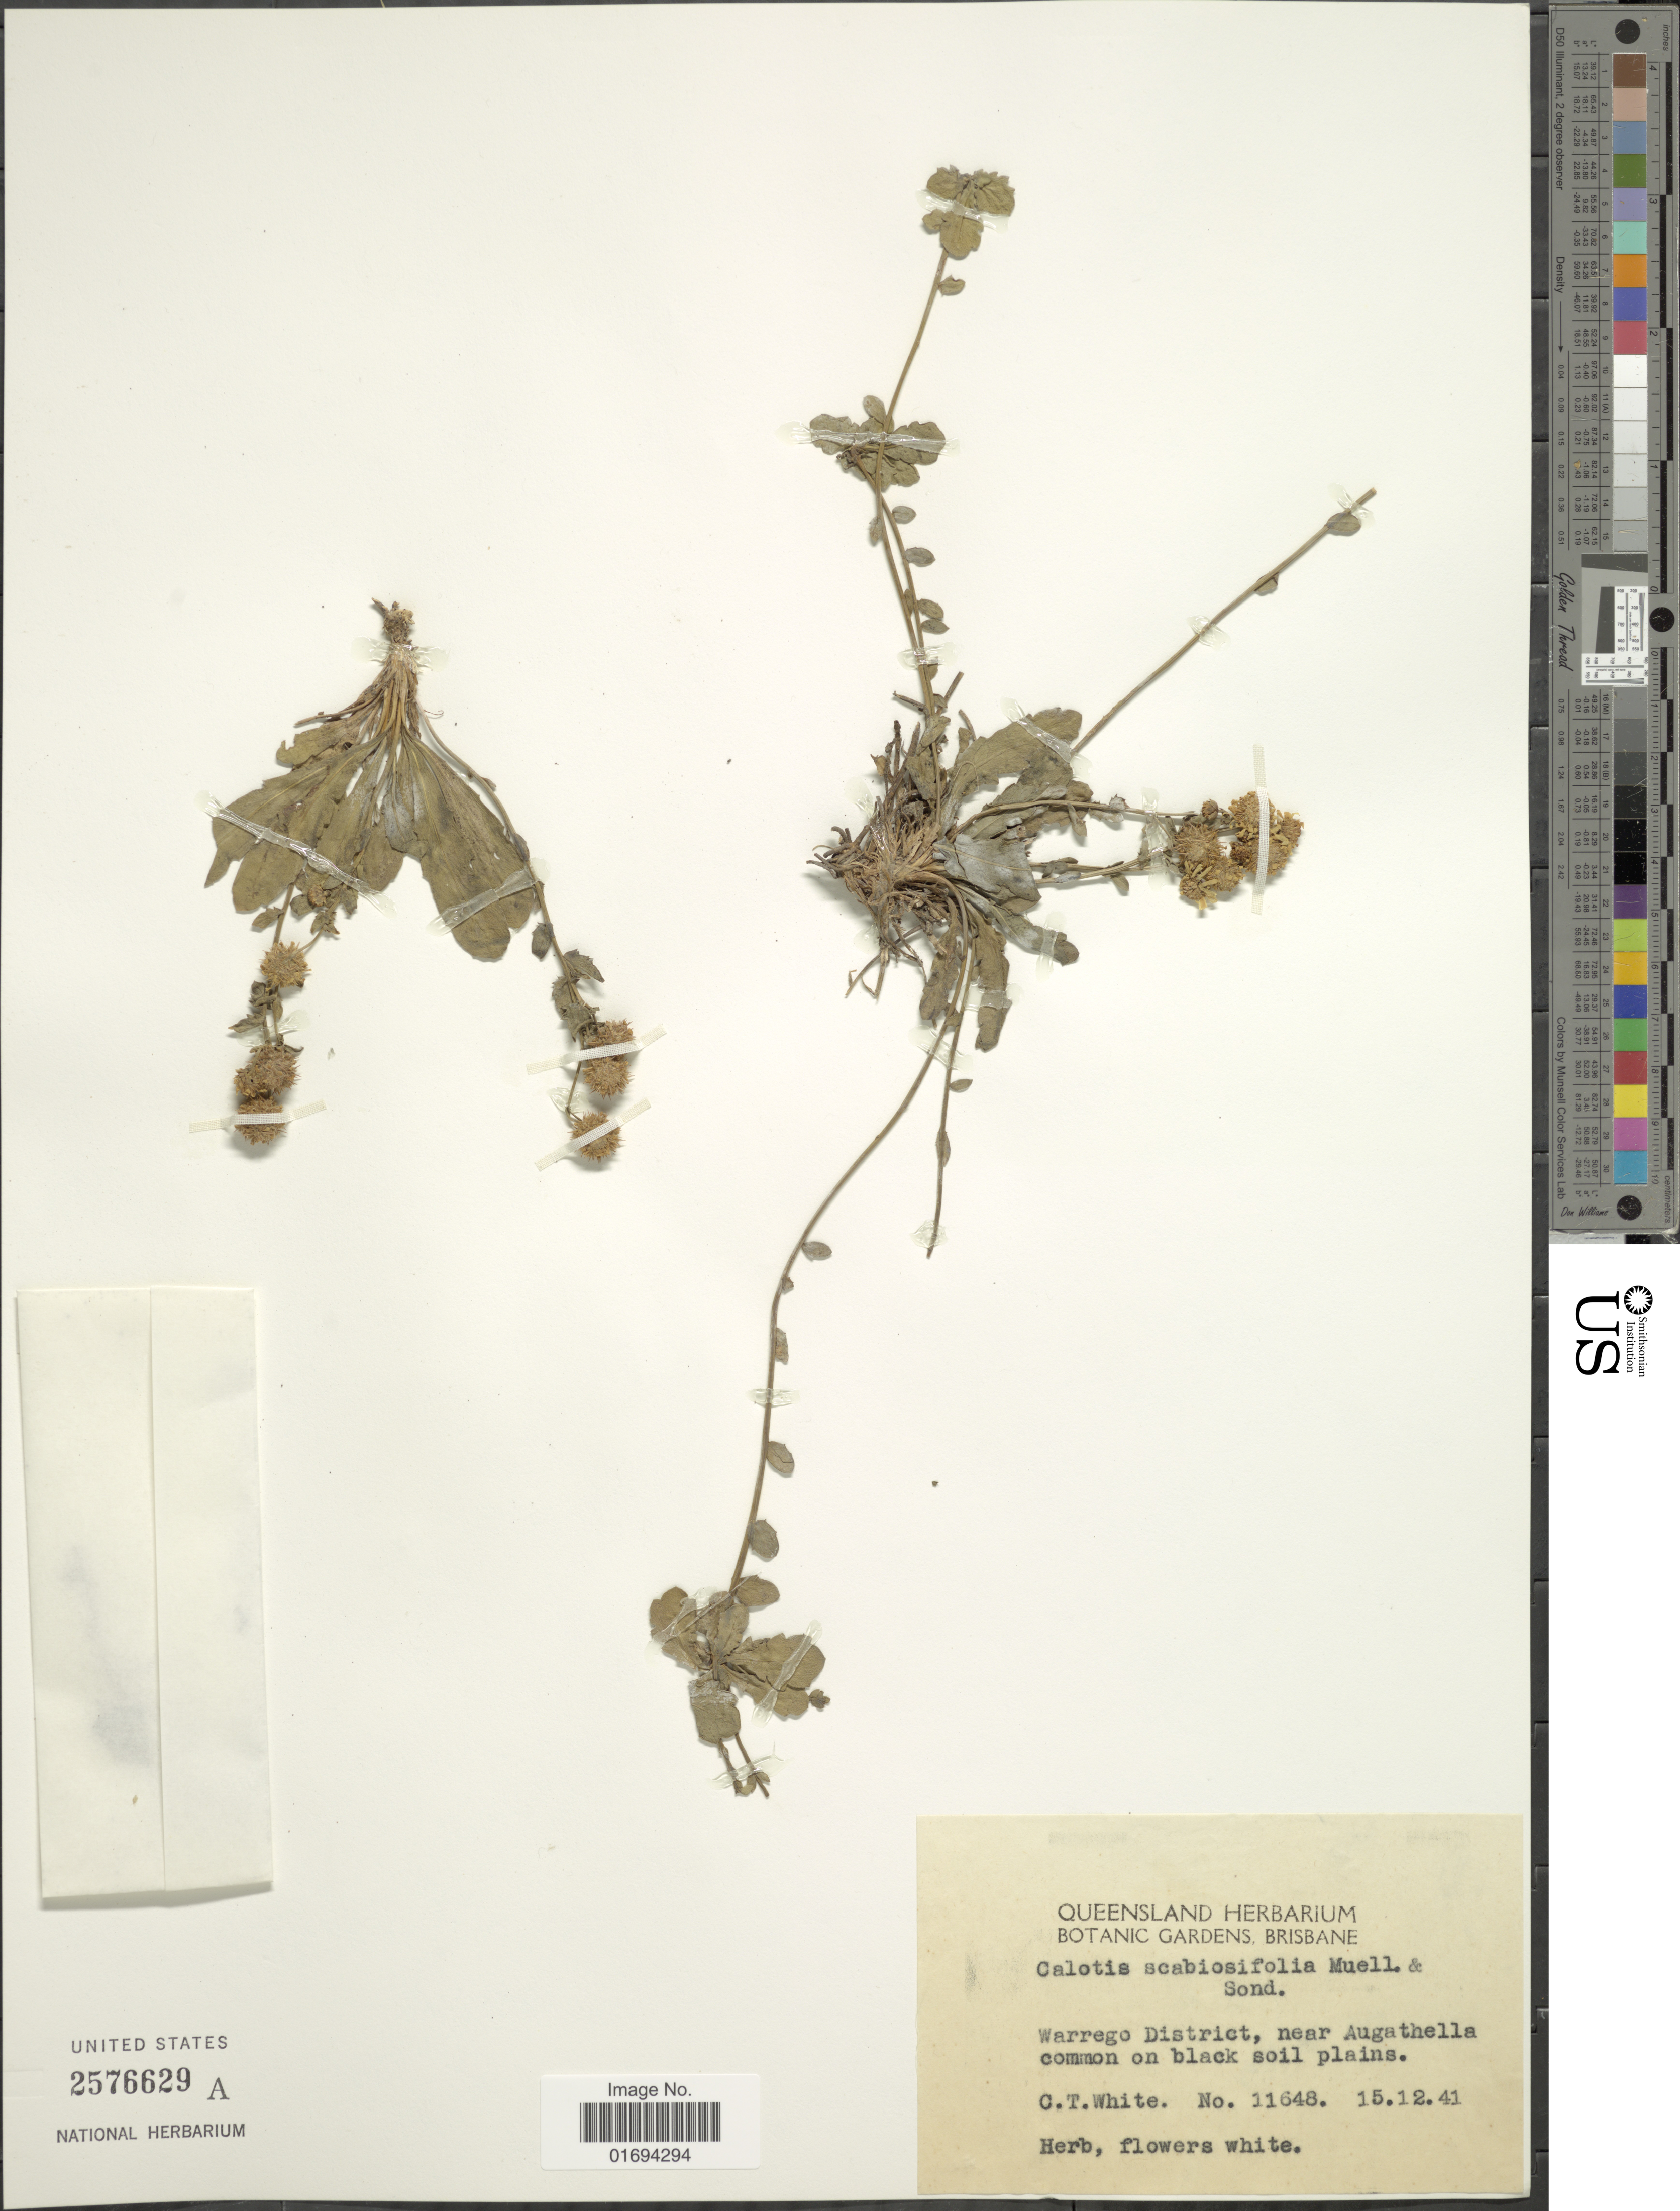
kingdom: Plantae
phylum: Tracheophyta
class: Magnoliopsida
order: Asterales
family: Asteraceae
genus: Calotis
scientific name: Calotis scabiosifolia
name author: Sond. ex F. Muell.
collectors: C. T. White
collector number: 11648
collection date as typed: Transcribed d/m/y: 15/12/41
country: Australia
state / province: Queensland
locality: Warrego District, near Augathella common on black soil plains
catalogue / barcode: US 2576629A